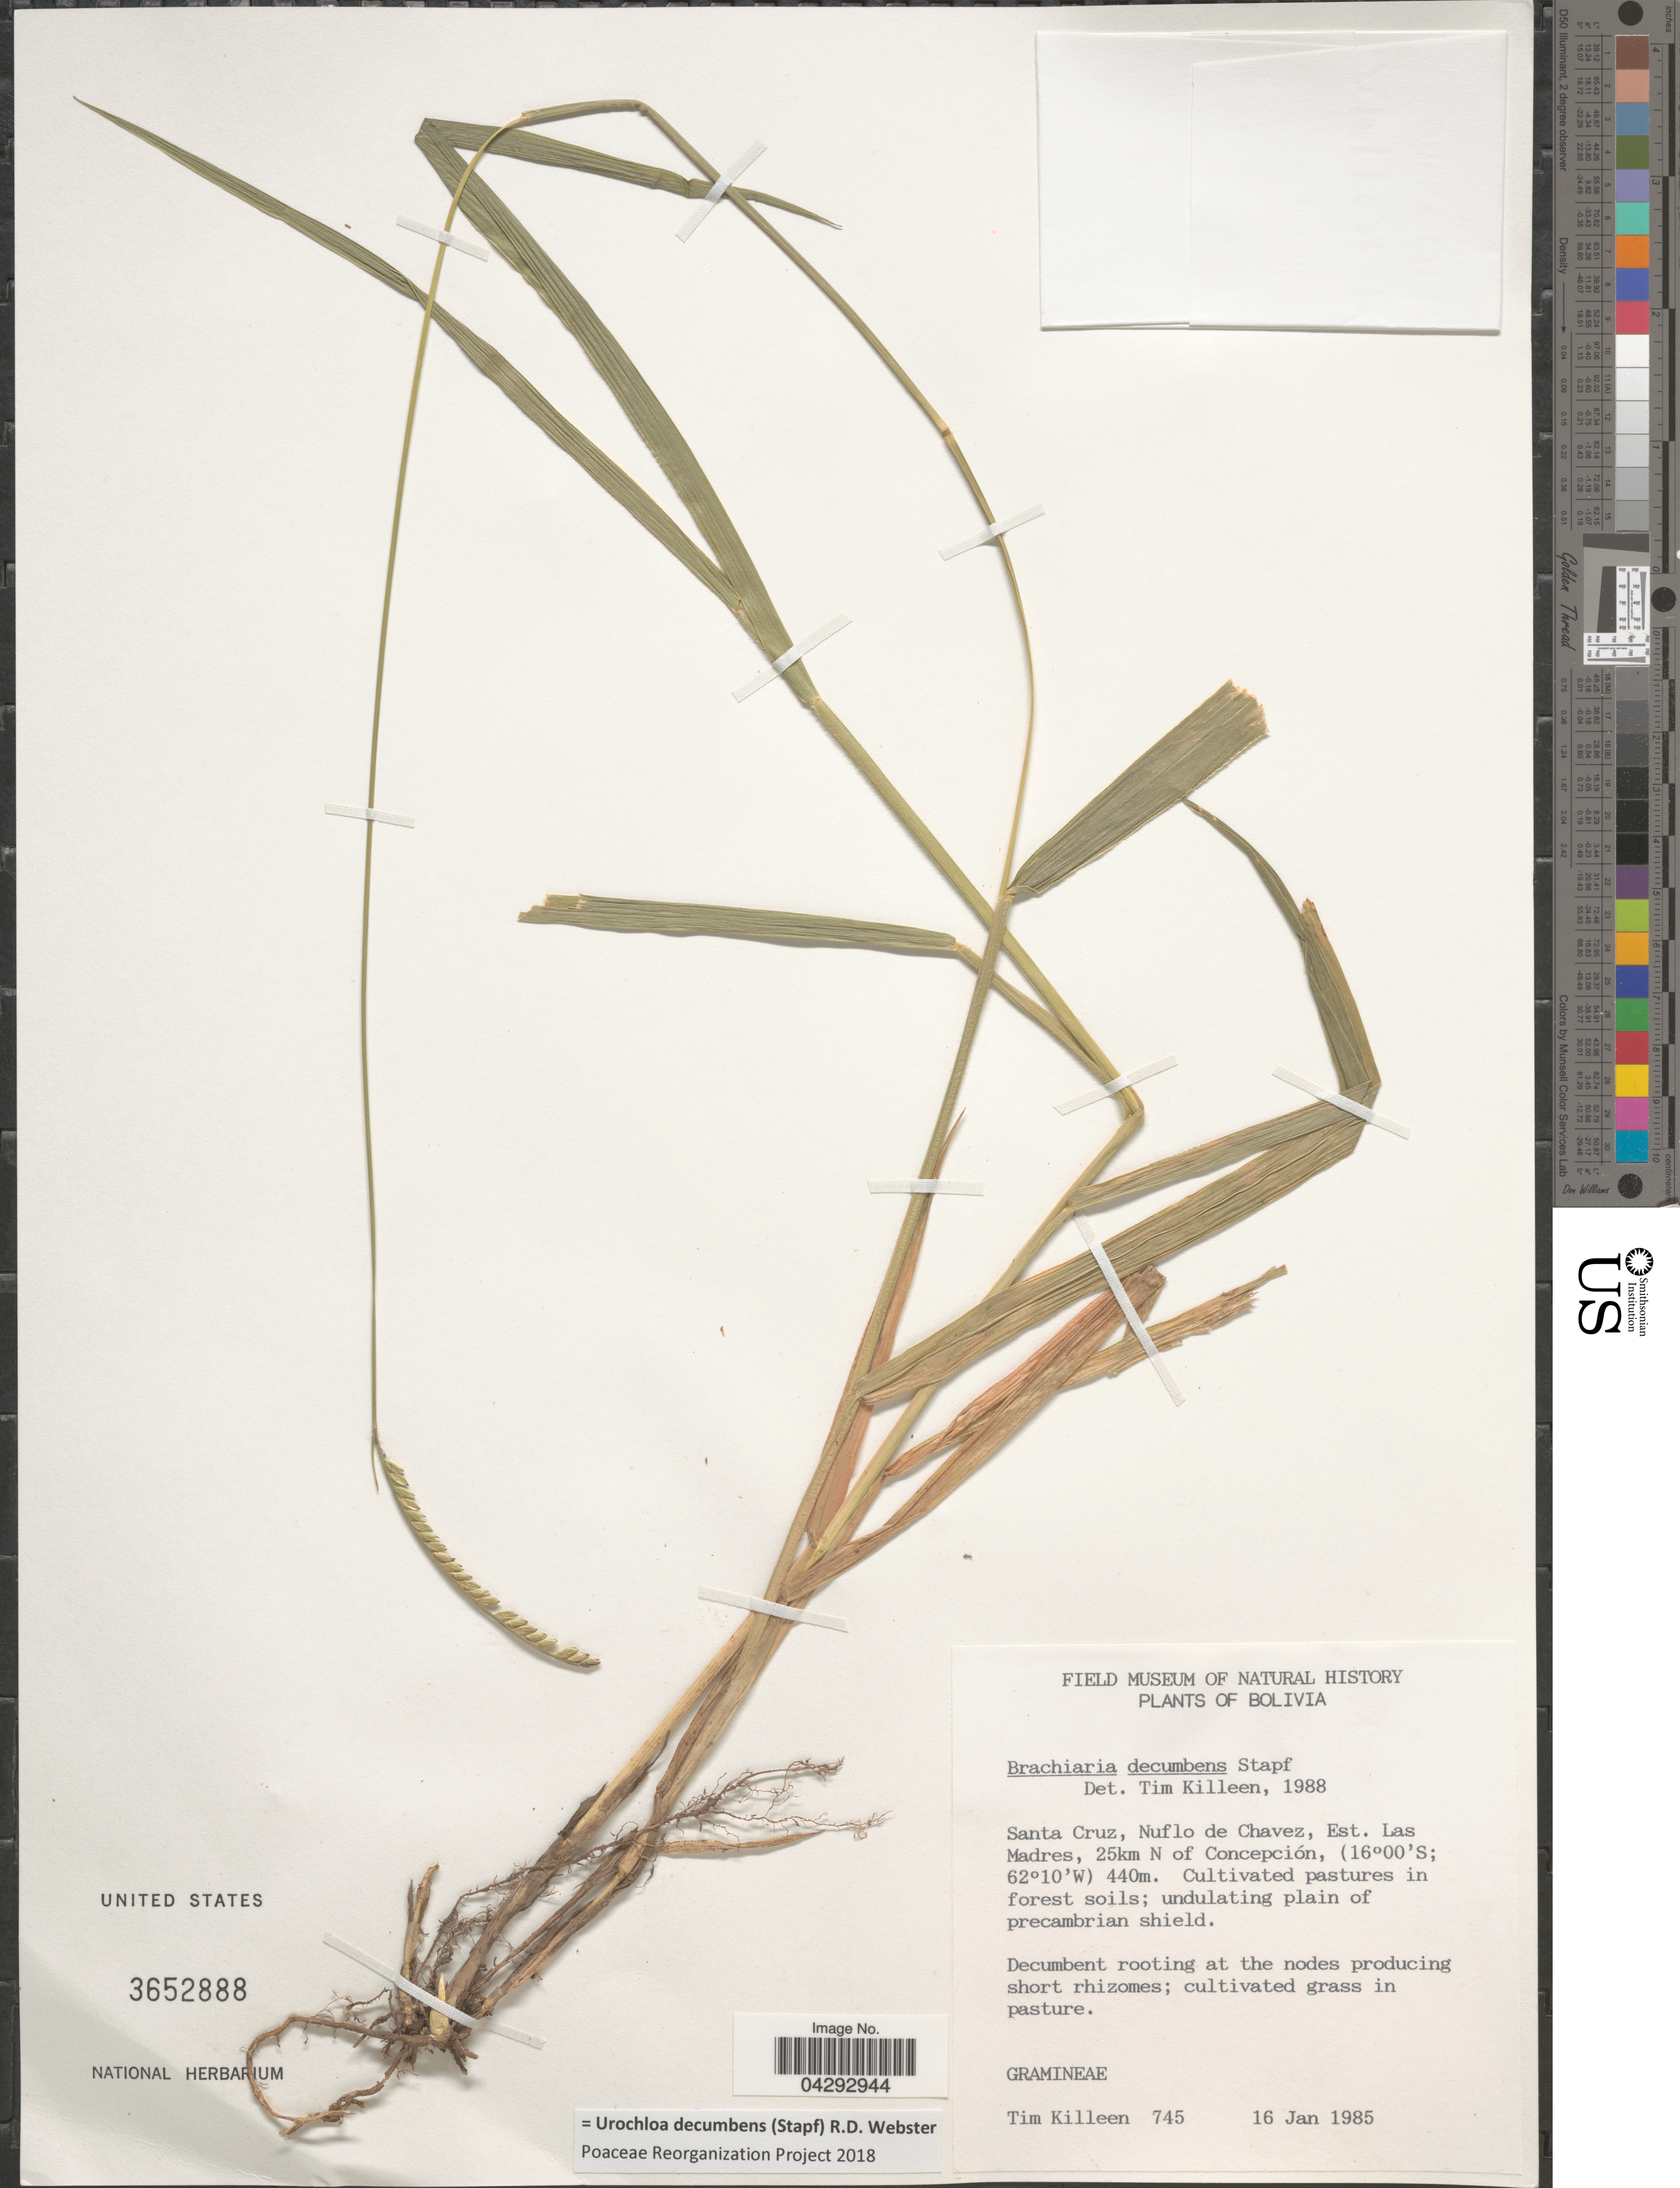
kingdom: Plantae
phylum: Tracheophyta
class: Liliopsida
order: Poales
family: Poaceae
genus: Urochloa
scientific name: Urochloa decumbens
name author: (Stapf) R.D. Webster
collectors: T. J. Killeen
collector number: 745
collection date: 1985-01-16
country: Bolivia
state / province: Santa Cruz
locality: Nuflo de Chavez, Est. Las Madres, 25km N of Concepción.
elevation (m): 440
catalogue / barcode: US 3652888